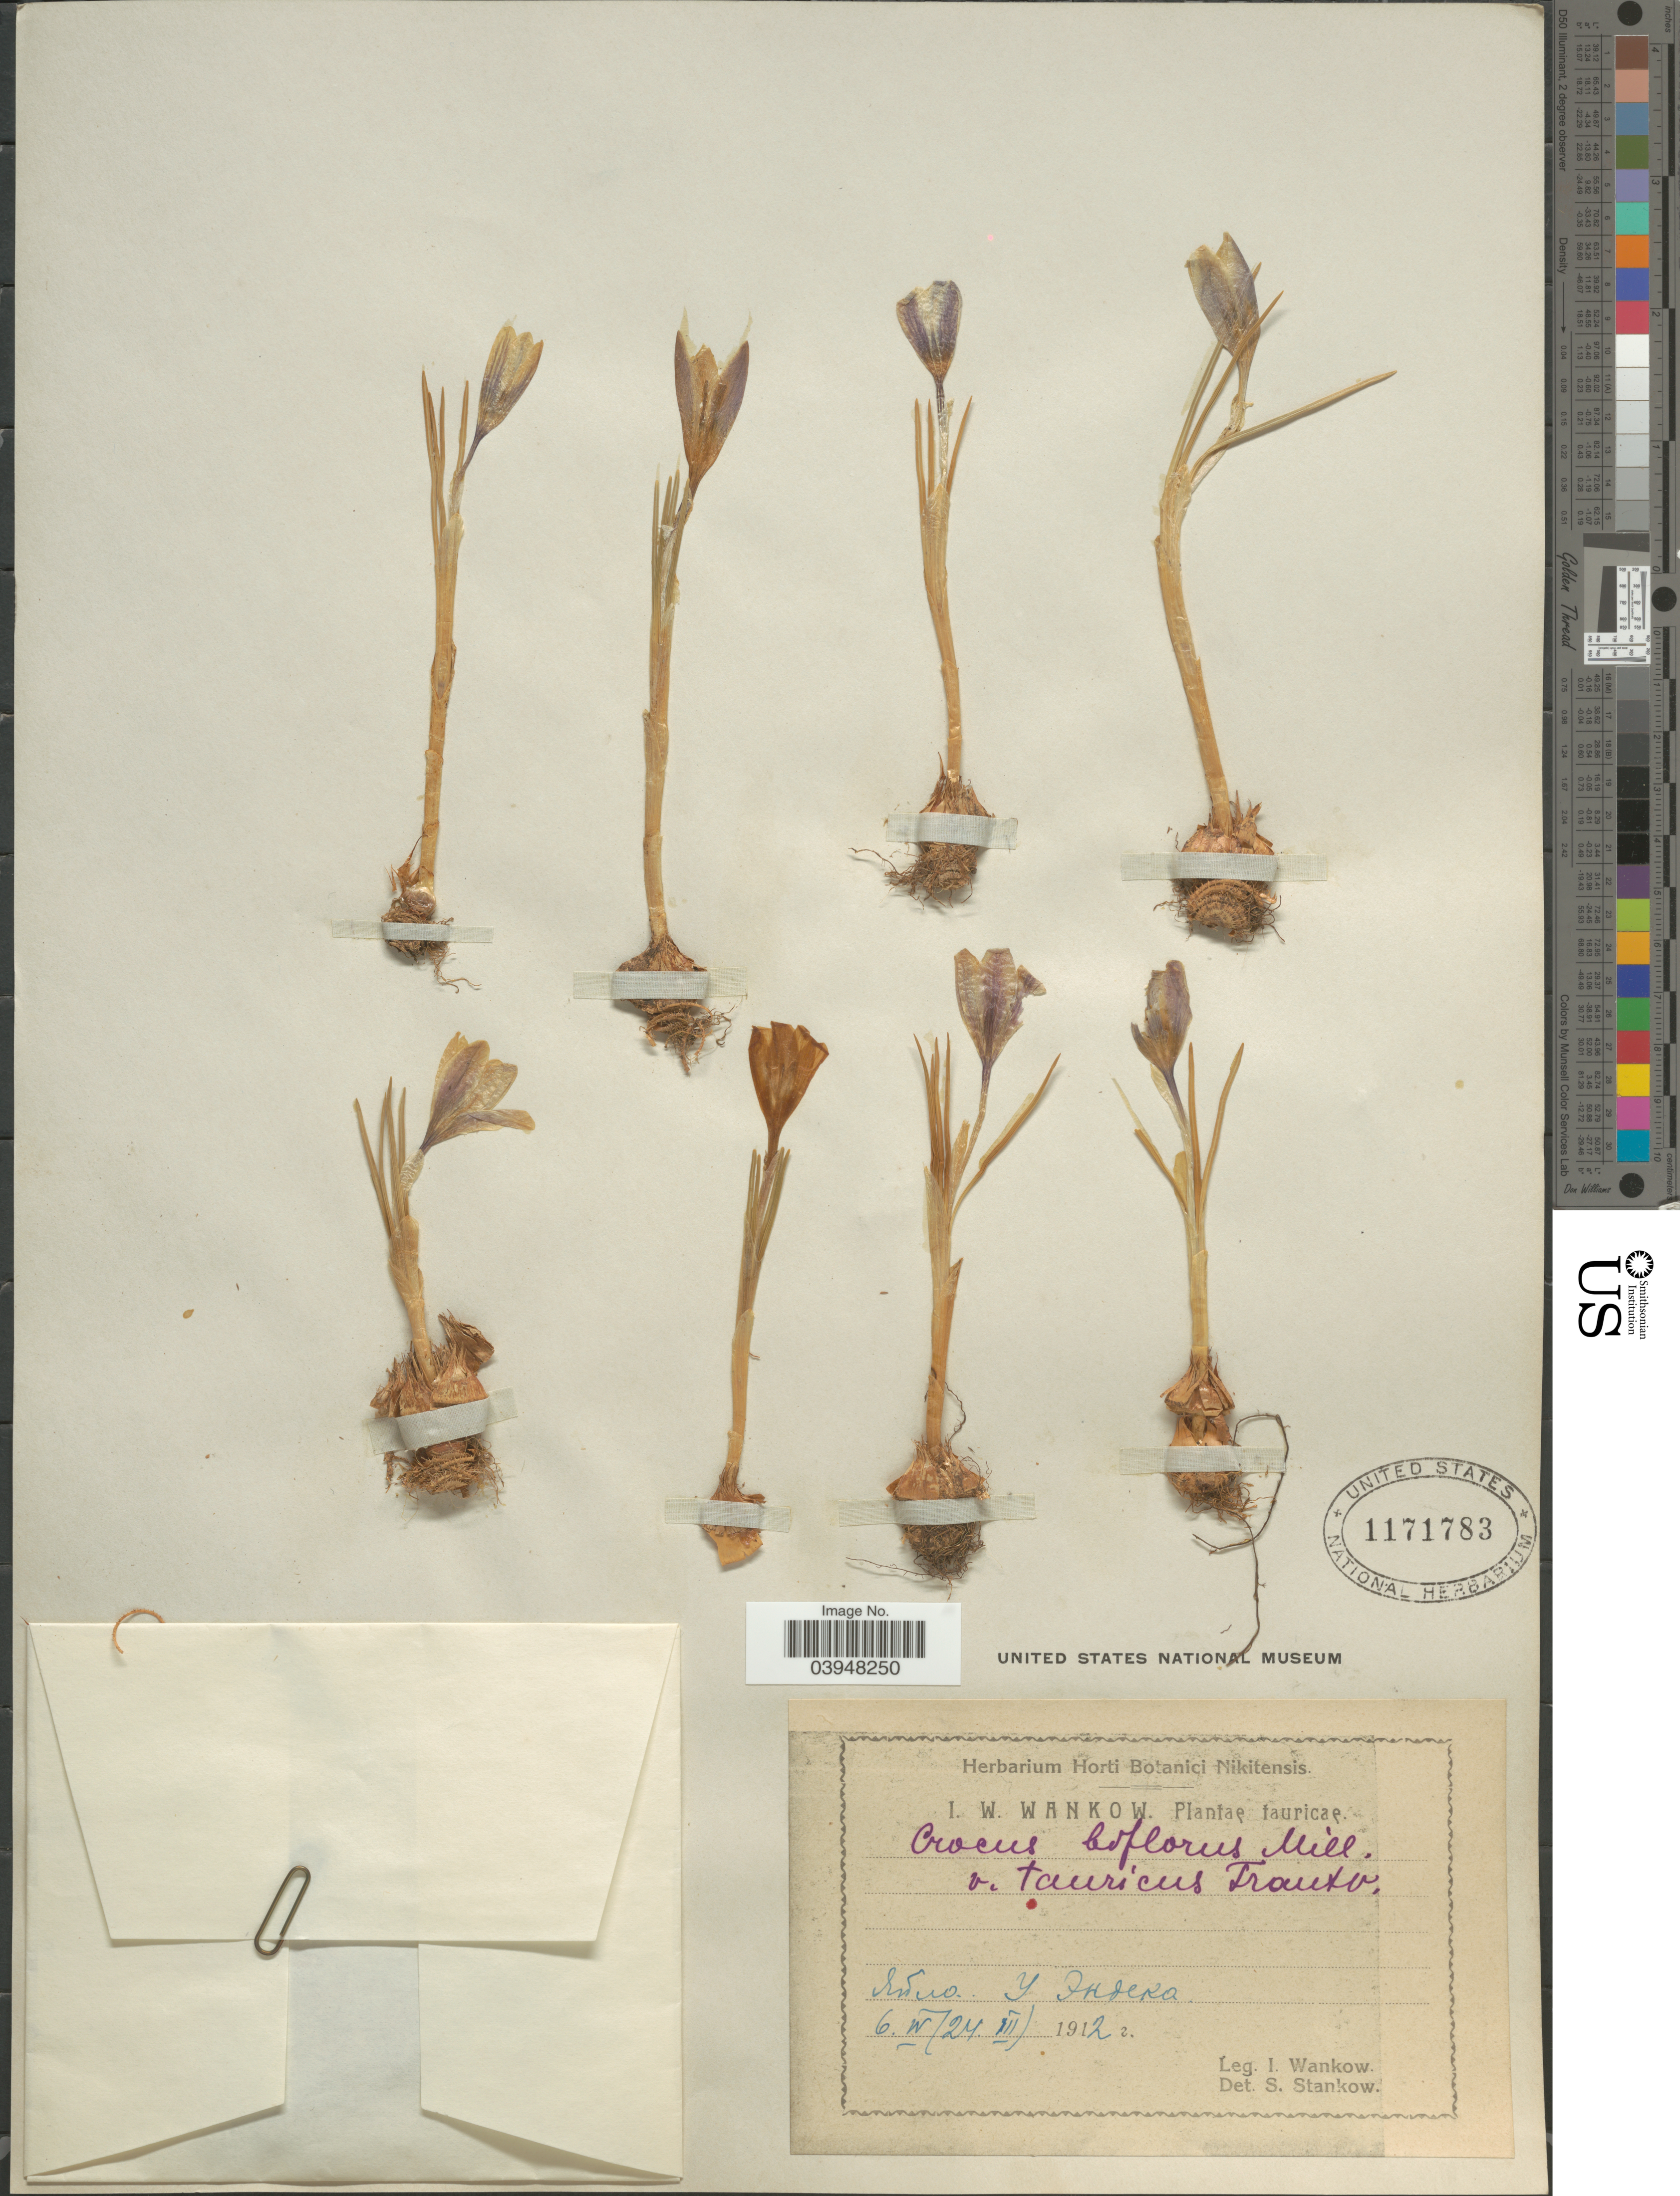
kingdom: Plantae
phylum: Tracheophyta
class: Liliopsida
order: Asparagales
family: Iridaceae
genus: Crocus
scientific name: Crocus biflorus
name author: Mill.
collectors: I. Wankow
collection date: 1912-04-06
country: Georgia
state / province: Kvemo Kartli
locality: Yaylo. Endek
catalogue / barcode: US 1171783